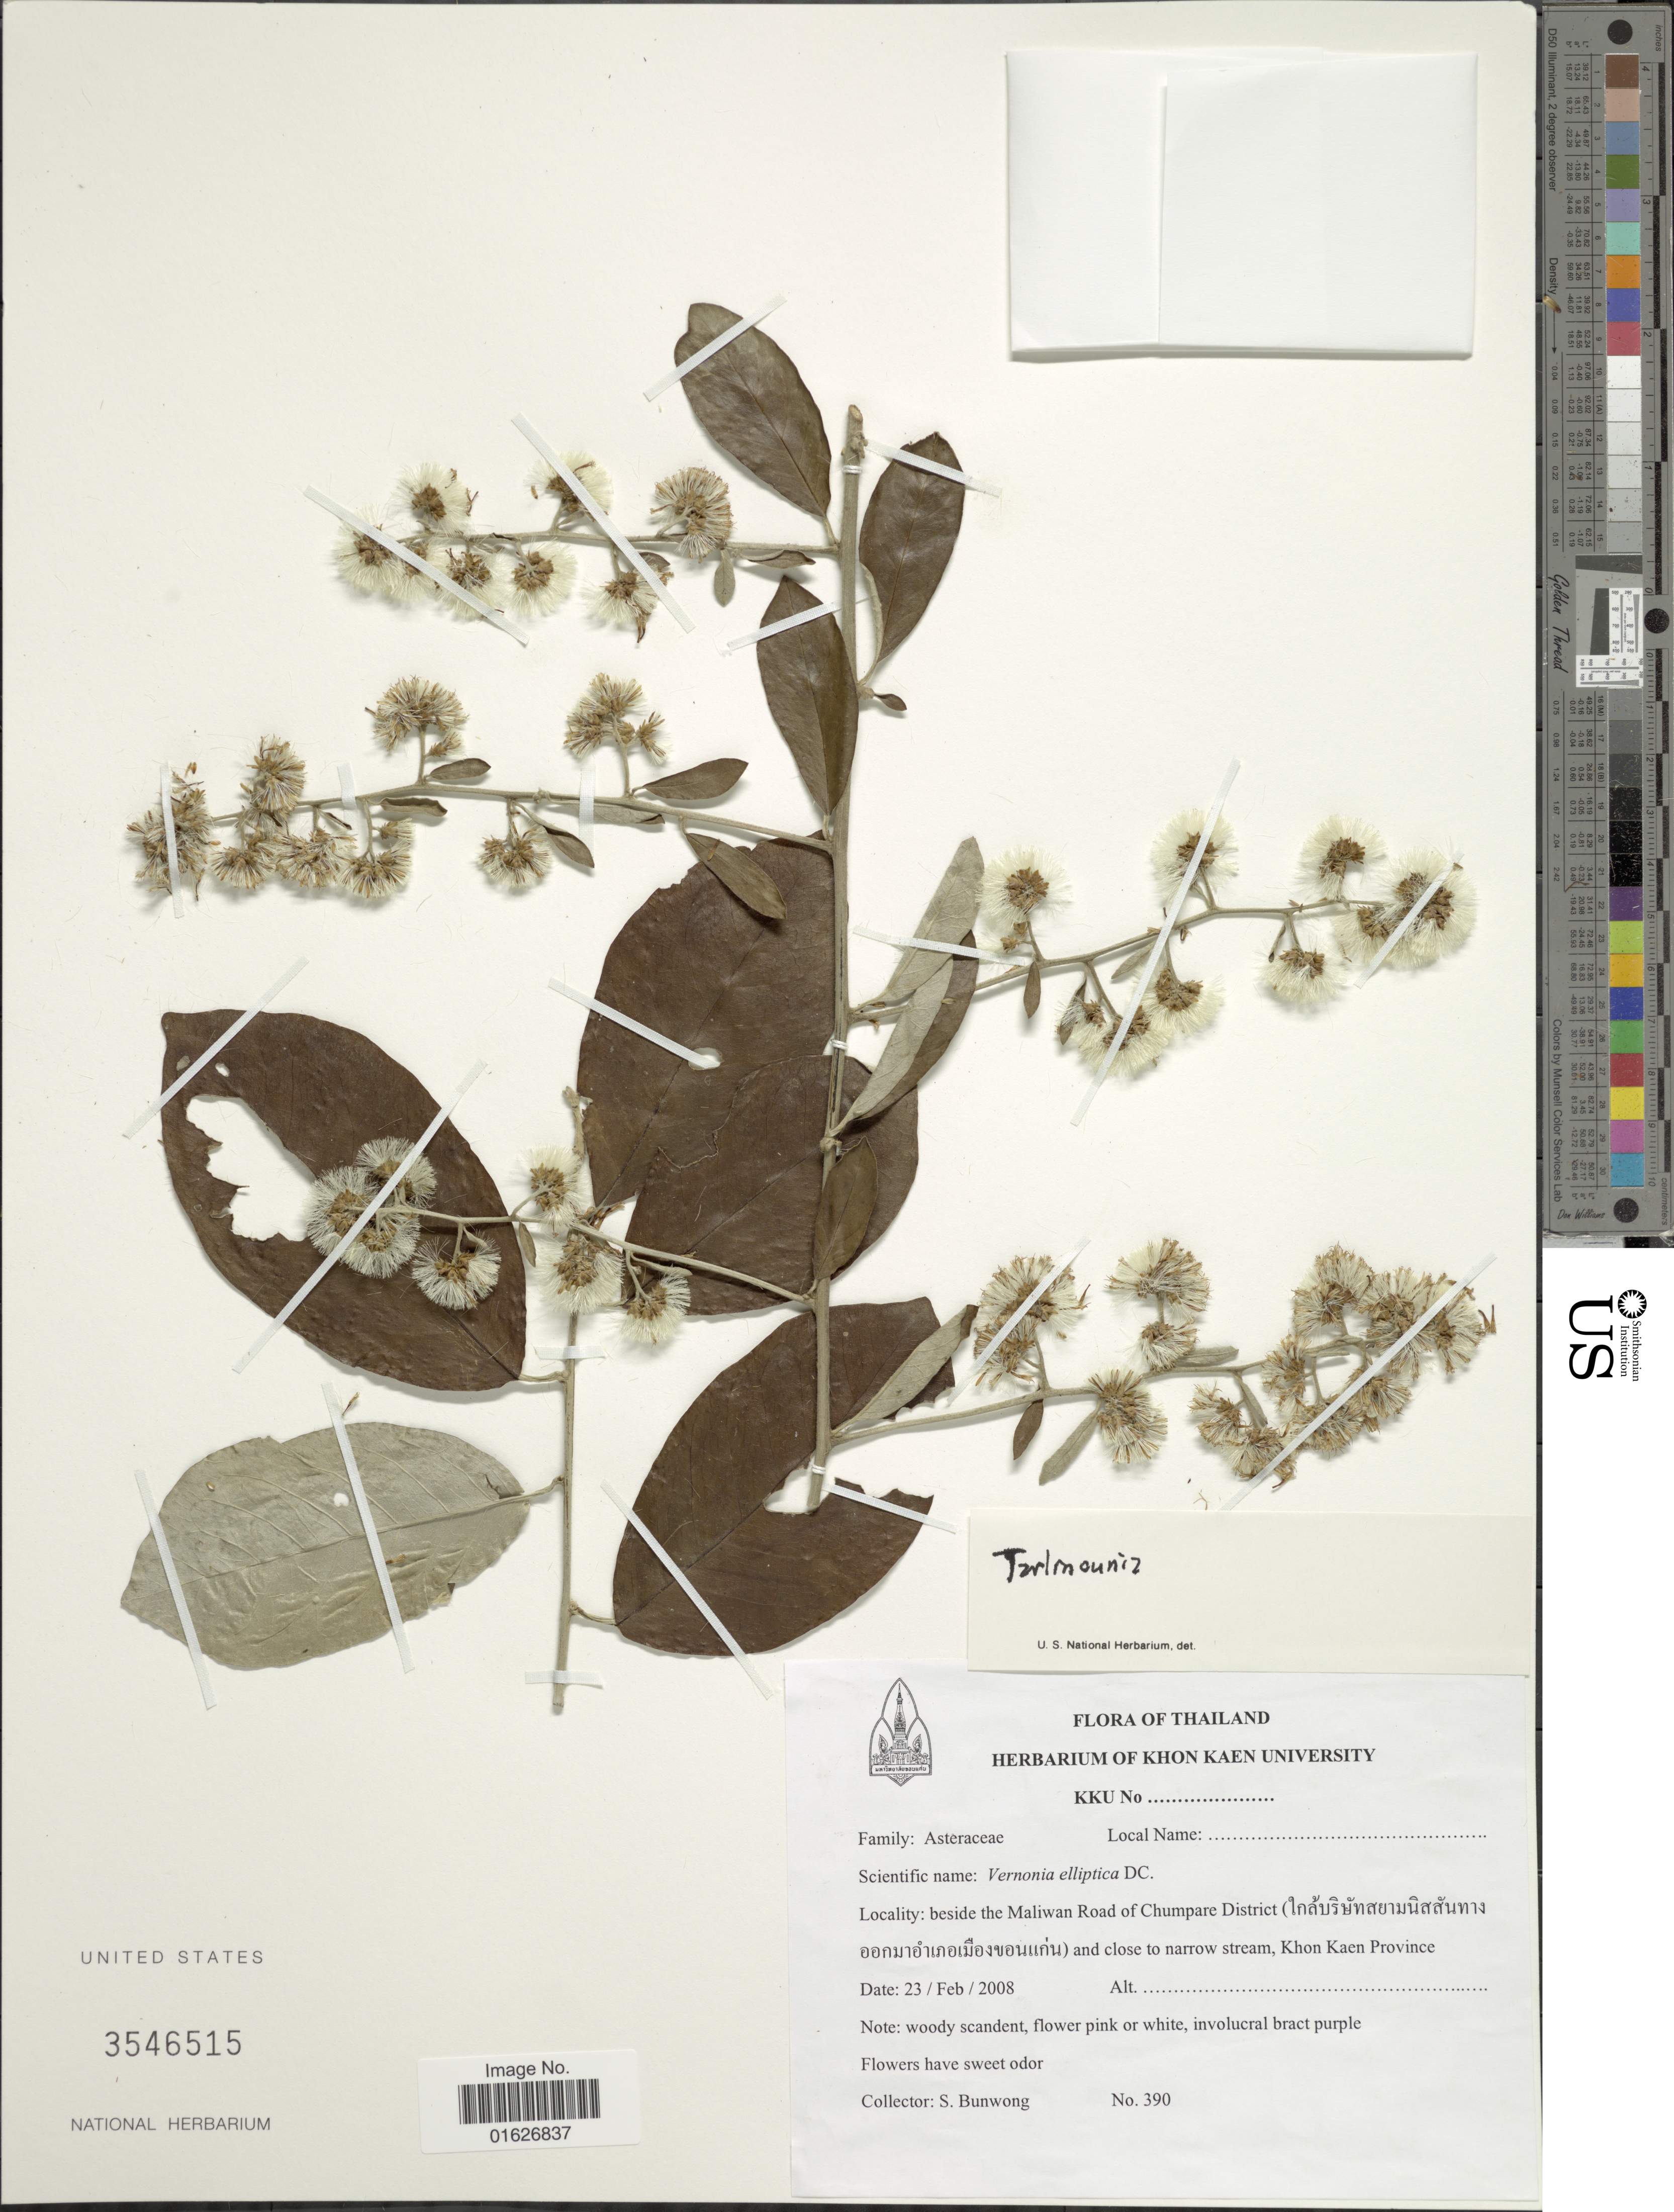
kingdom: Plantae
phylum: Tracheophyta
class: Magnoliopsida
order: Asterales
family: Asteraceae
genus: Tarlmounia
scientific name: Tarlmounia elliptica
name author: (DC.) H. Rob. et al.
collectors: S. Bunwong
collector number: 390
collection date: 2008-02-23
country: Thailand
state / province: Khon Kaen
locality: Beside the Maliwan Road of Chumpare District and close to narrow stream, Khon Kaen Province.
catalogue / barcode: US 3546515